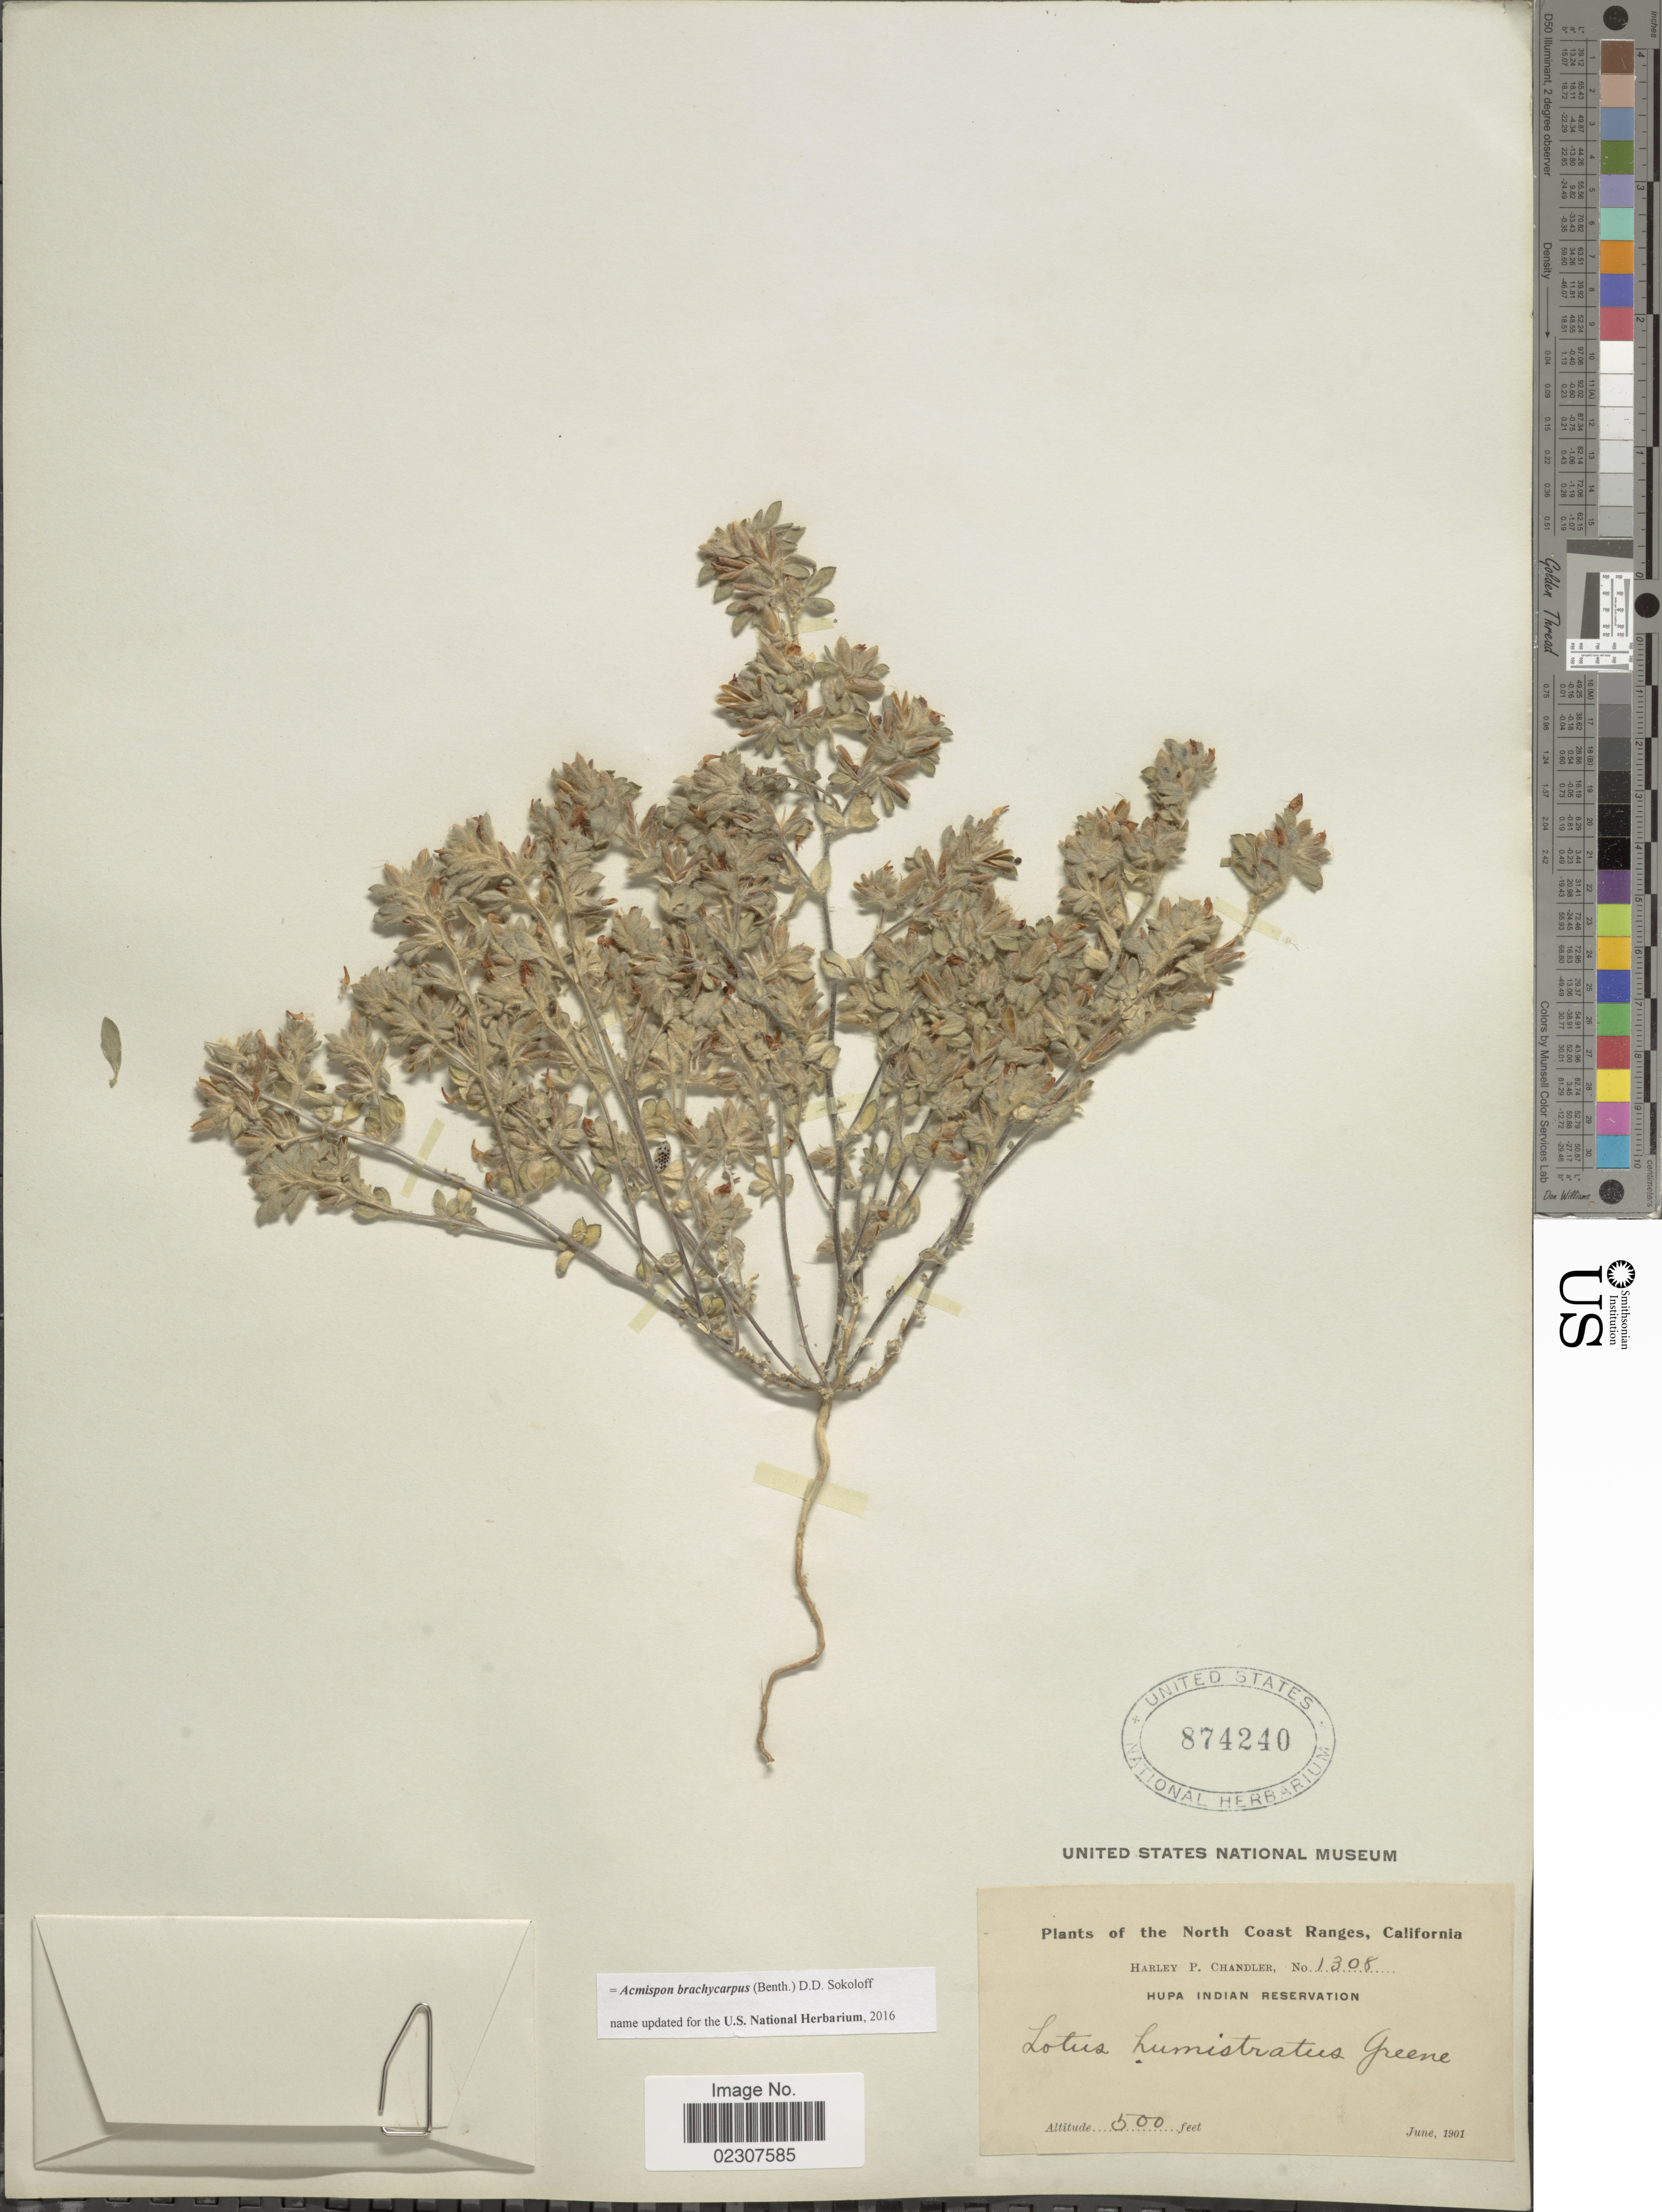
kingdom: Plantae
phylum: Tracheophyta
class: Magnoliopsida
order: Fabales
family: Fabaceae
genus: Acmispon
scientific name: Acmispon brachycarpus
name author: (Benth.) D.D. Sokoloff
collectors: H. Chandler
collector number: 1308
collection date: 1901-06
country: United States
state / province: California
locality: The North Coast Ranges, Hupa Indian Reservation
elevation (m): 152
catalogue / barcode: US 874240